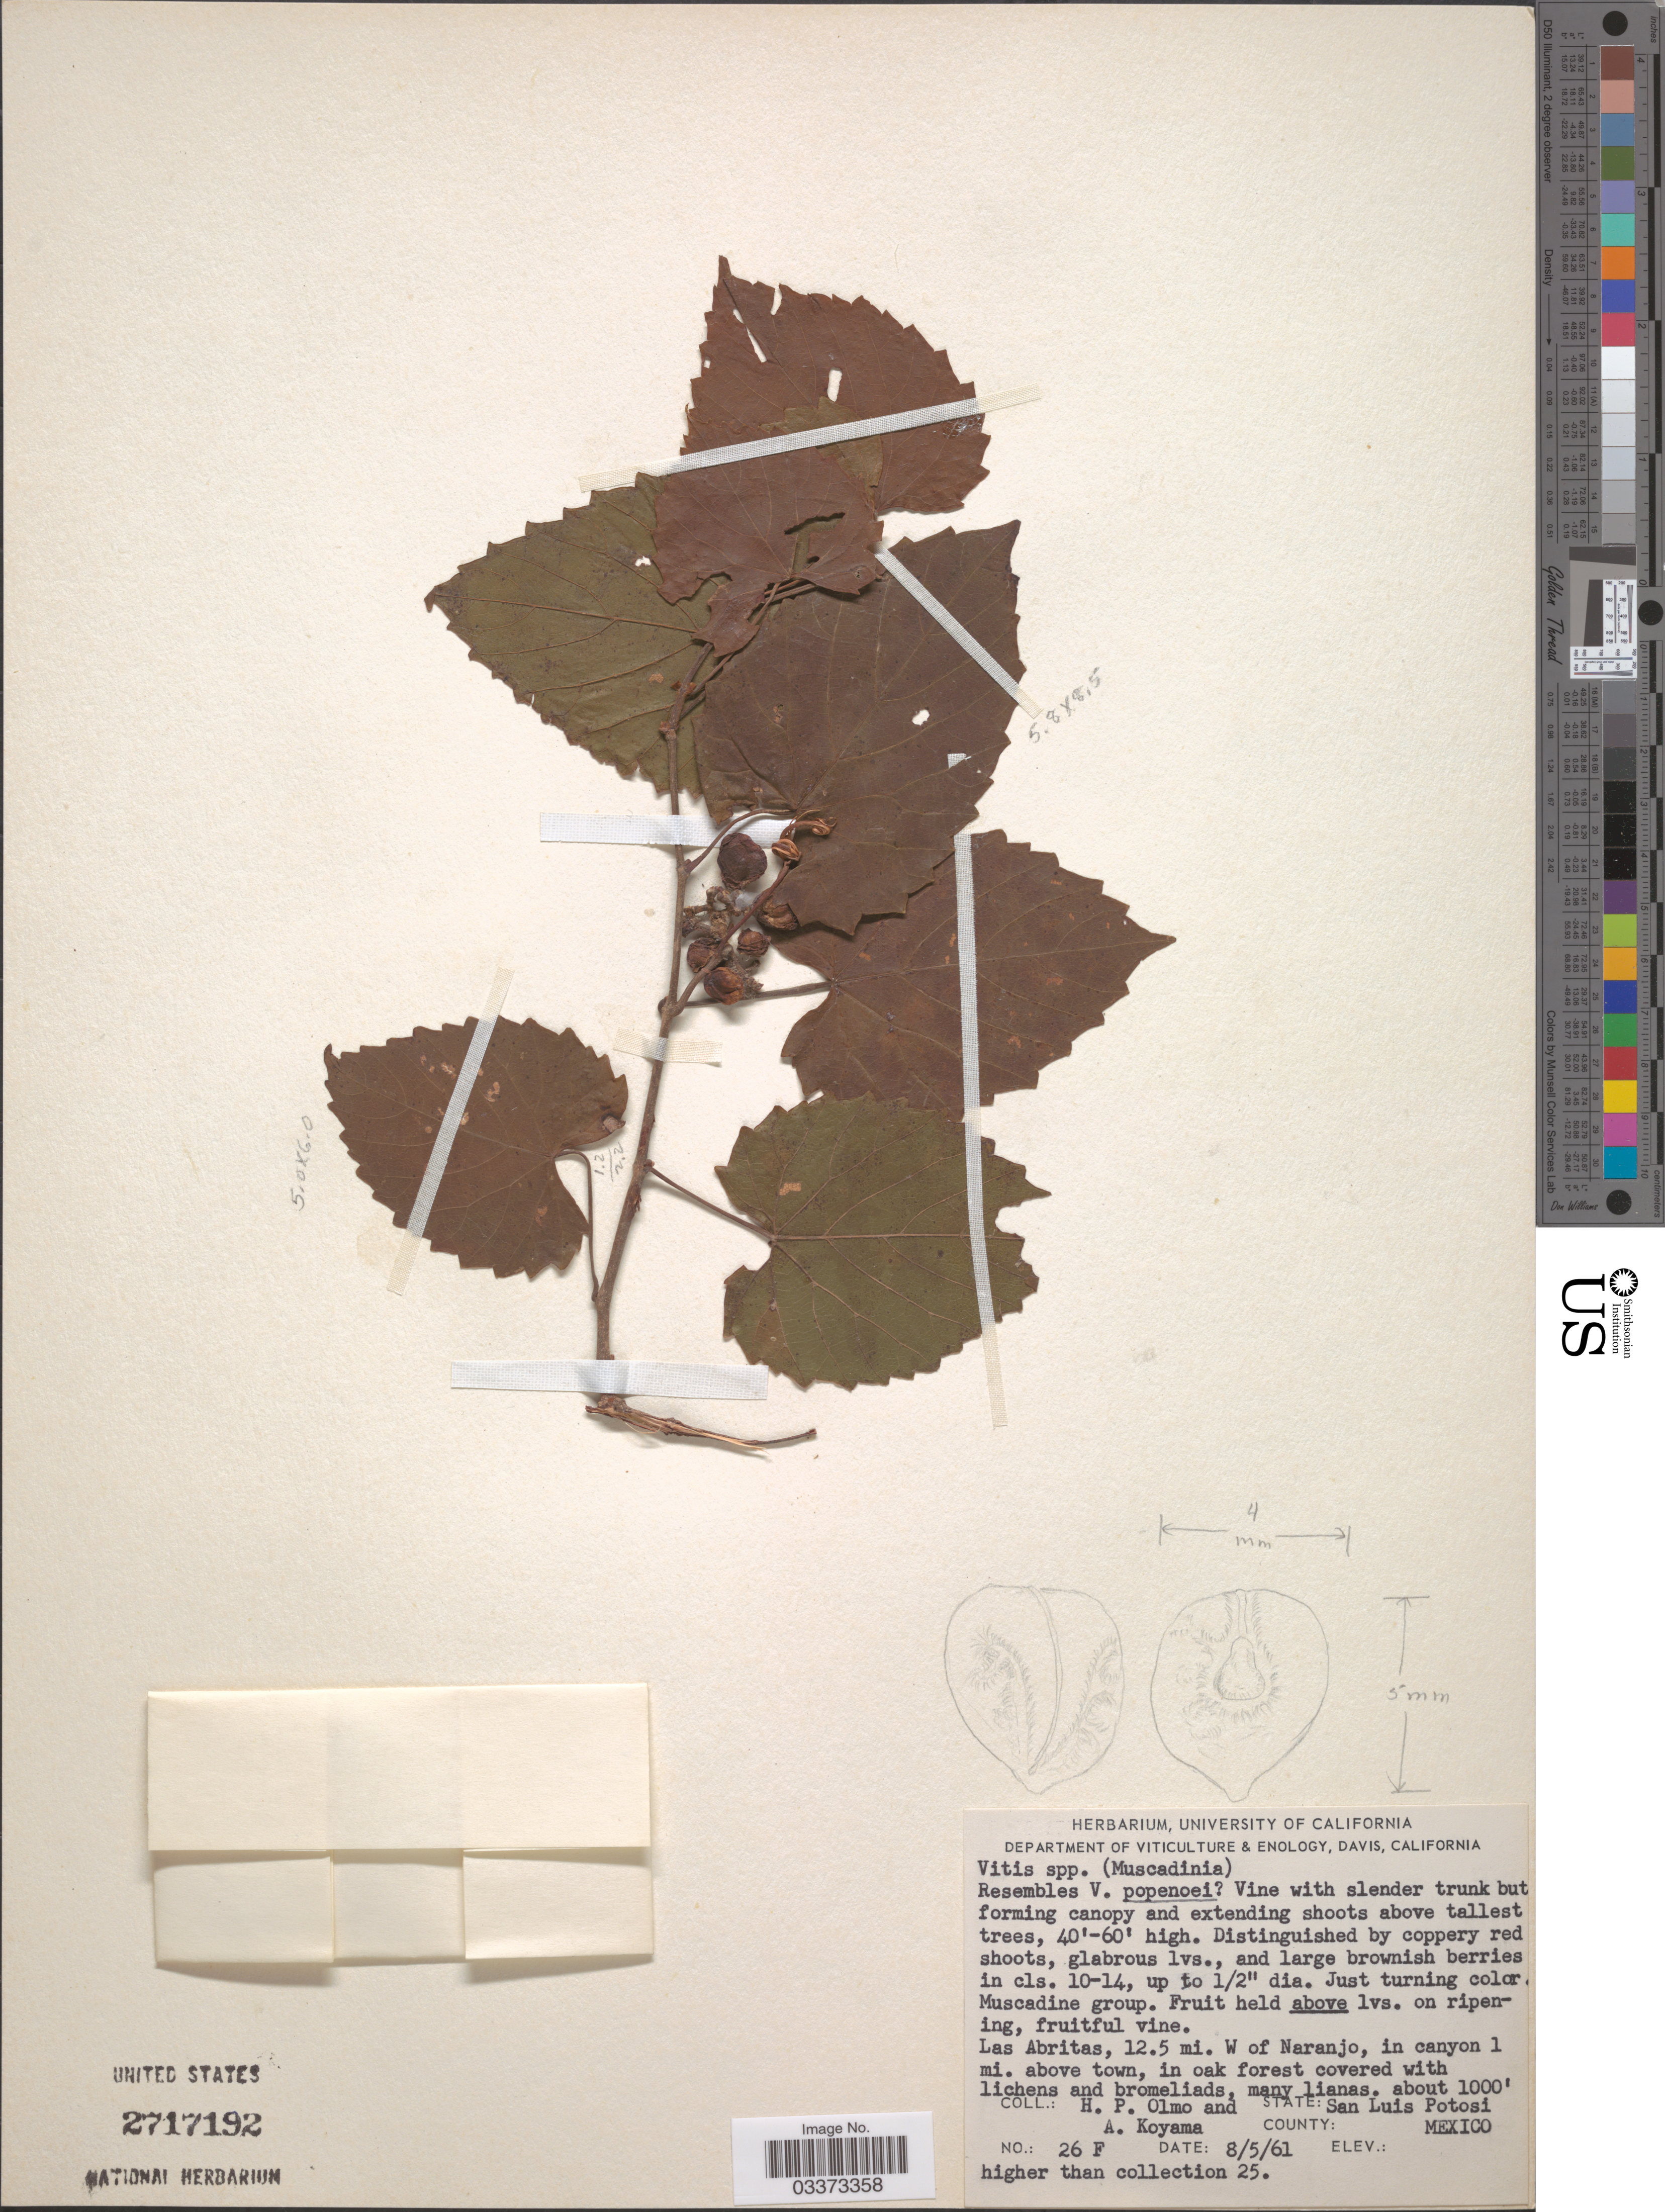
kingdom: Plantae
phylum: Tracheophyta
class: Magnoliopsida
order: Vitales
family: Vitaceae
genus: Vitis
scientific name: Vitis rotundifolia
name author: Michx.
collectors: H. Olmo & A. Koyama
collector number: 26 F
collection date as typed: Transcribed d/m/y: 8/5/61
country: Mexico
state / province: San Luis Potosí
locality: Las Abritas, 12.5 mi. W of Naranjo, in canyon 1 mi. above town. County: Mexico. [unsure placement]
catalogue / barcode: US 2717192